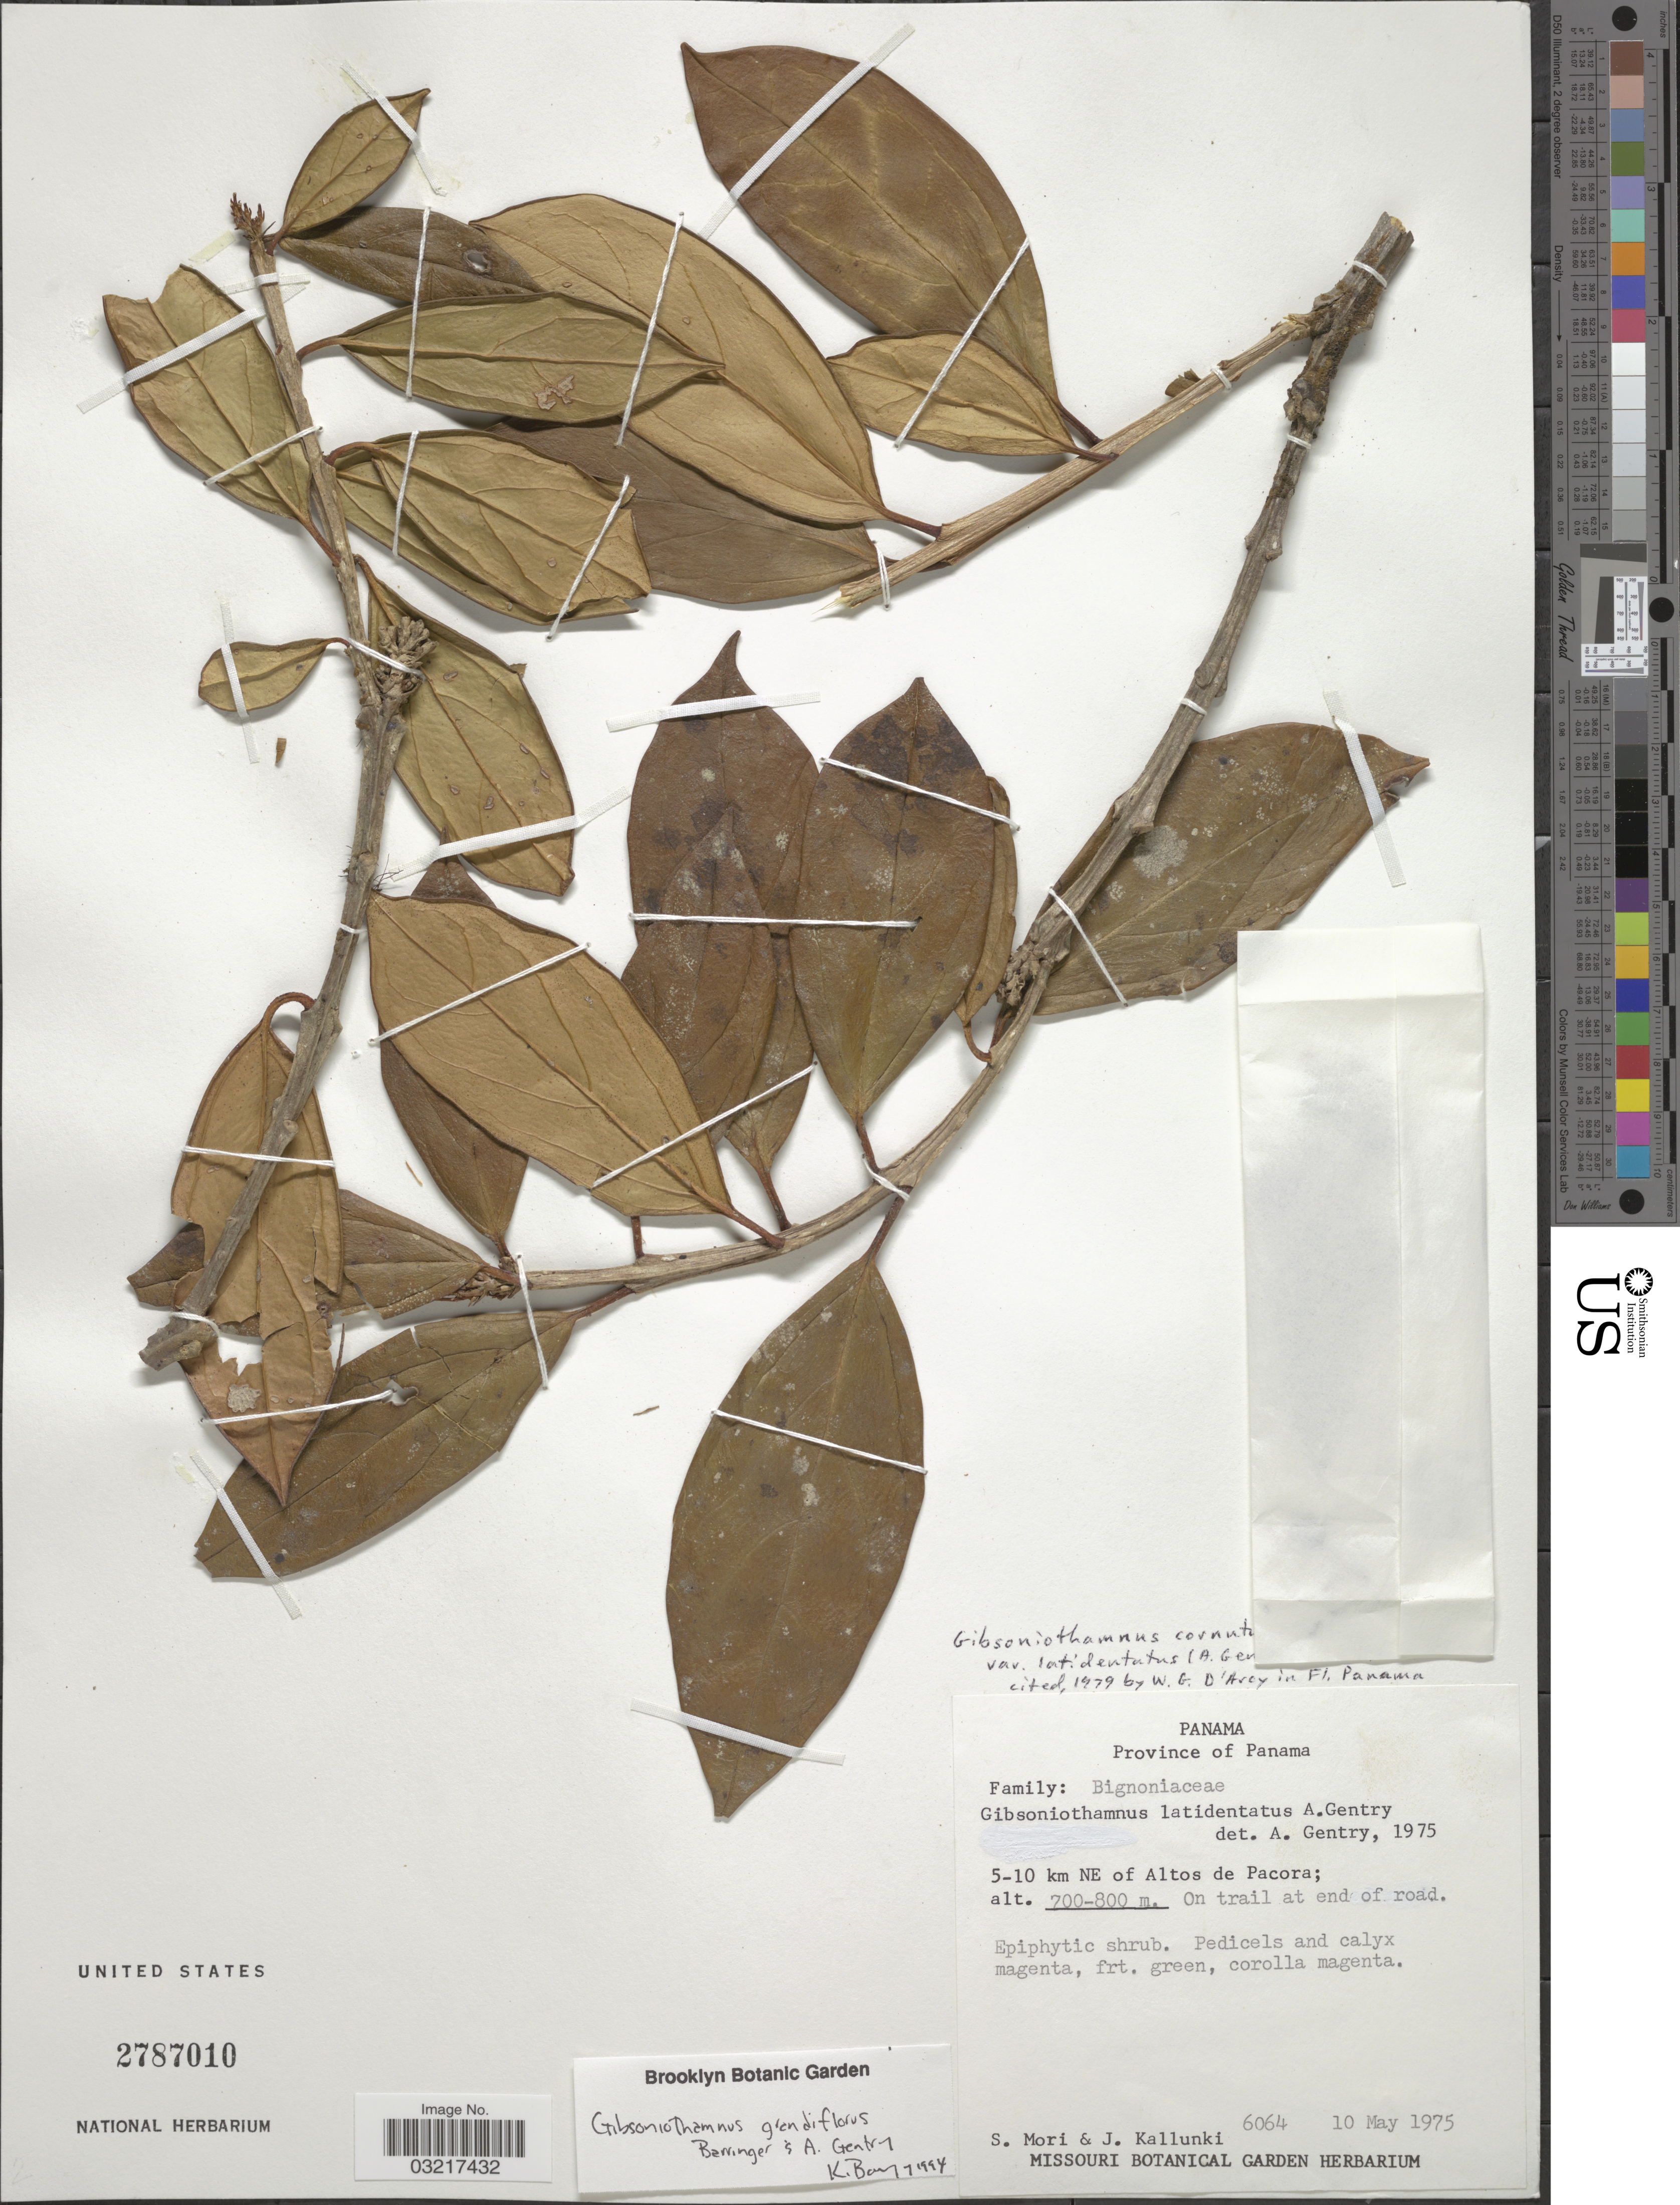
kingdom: Plantae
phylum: Tracheophyta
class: Magnoliopsida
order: Lamiales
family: Schlegeliaceae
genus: Gibsoniothamnus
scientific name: Gibsoniothamnus grandiflorus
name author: A.H. Gentry & Barringer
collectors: S. Mori & J. Kallunki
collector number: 6064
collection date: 1975-05-10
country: Panama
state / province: Panamá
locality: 5-10 km NE of Altos de Pacora. On trail at end of road.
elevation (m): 700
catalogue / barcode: US 2787010